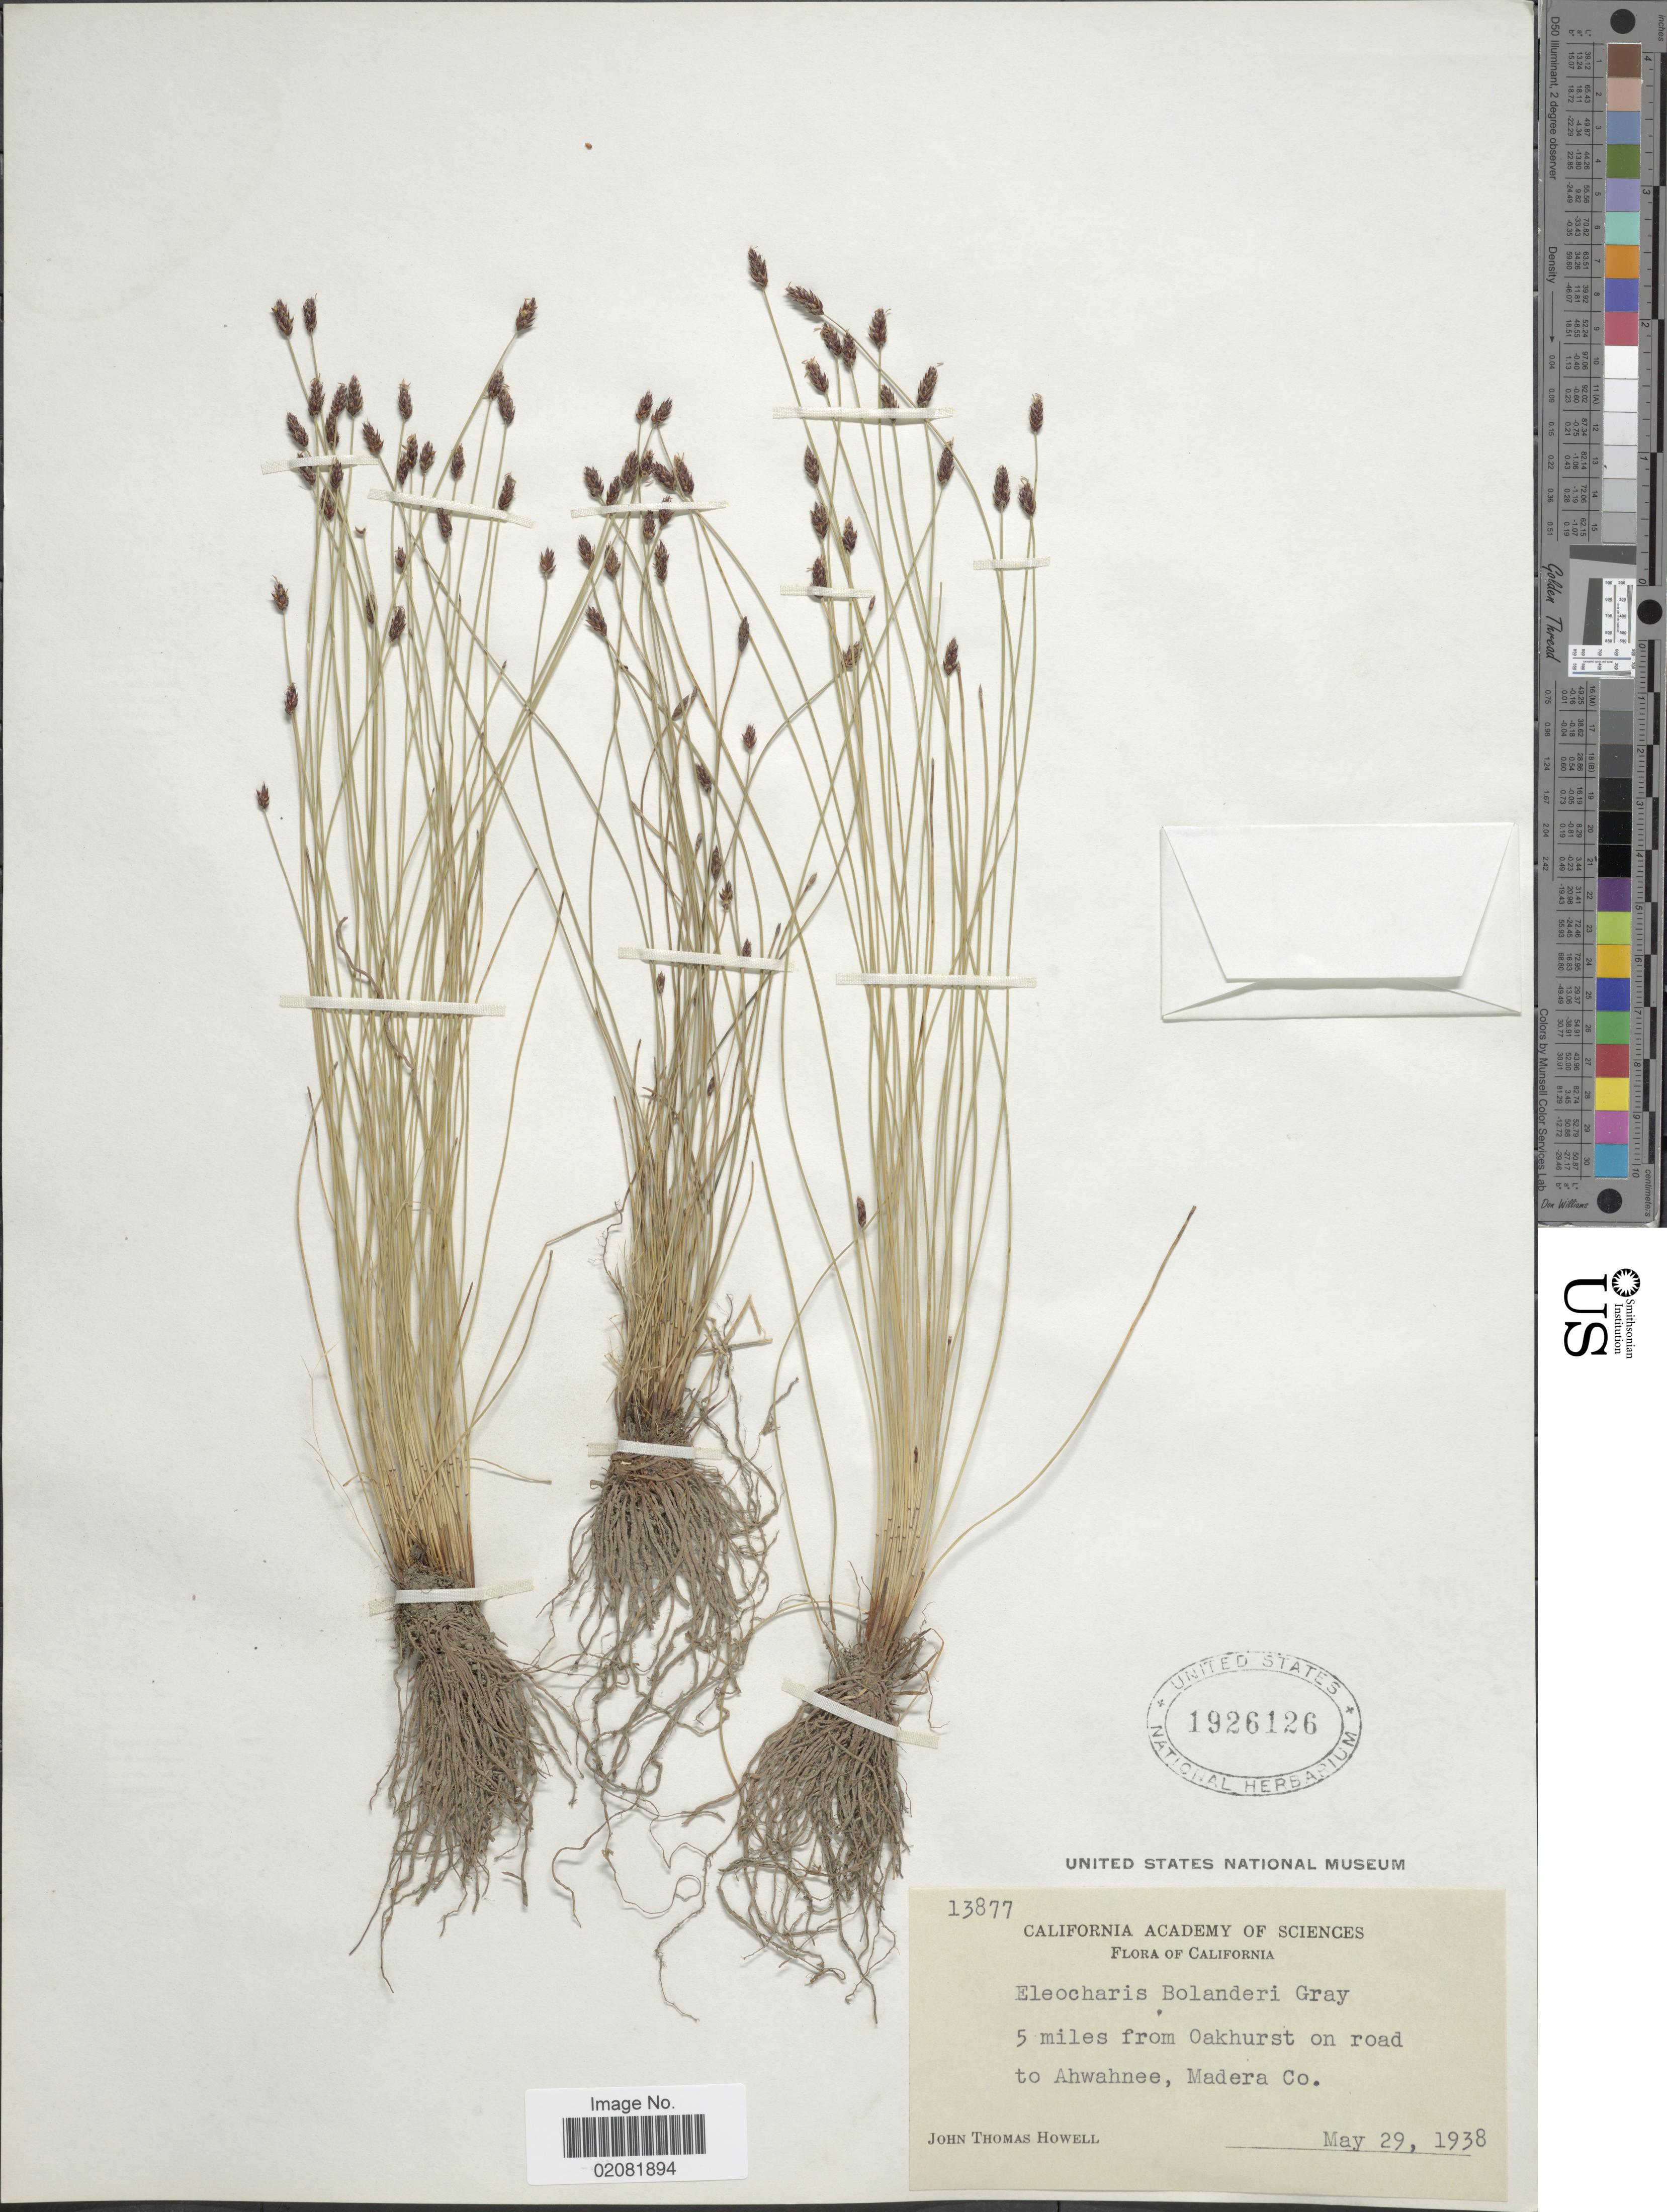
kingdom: Plantae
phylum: Tracheophyta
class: Liliopsida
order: Poales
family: Cyperaceae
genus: Eleocharis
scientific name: Eleocharis bolanderi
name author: A. Gray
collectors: J. T. Howell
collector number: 13877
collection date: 1938-05-29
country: United States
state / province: California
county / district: Madera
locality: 5 miles from Oakhurst on road to Ahwahnee, Madera Co.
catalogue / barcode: US 1926126